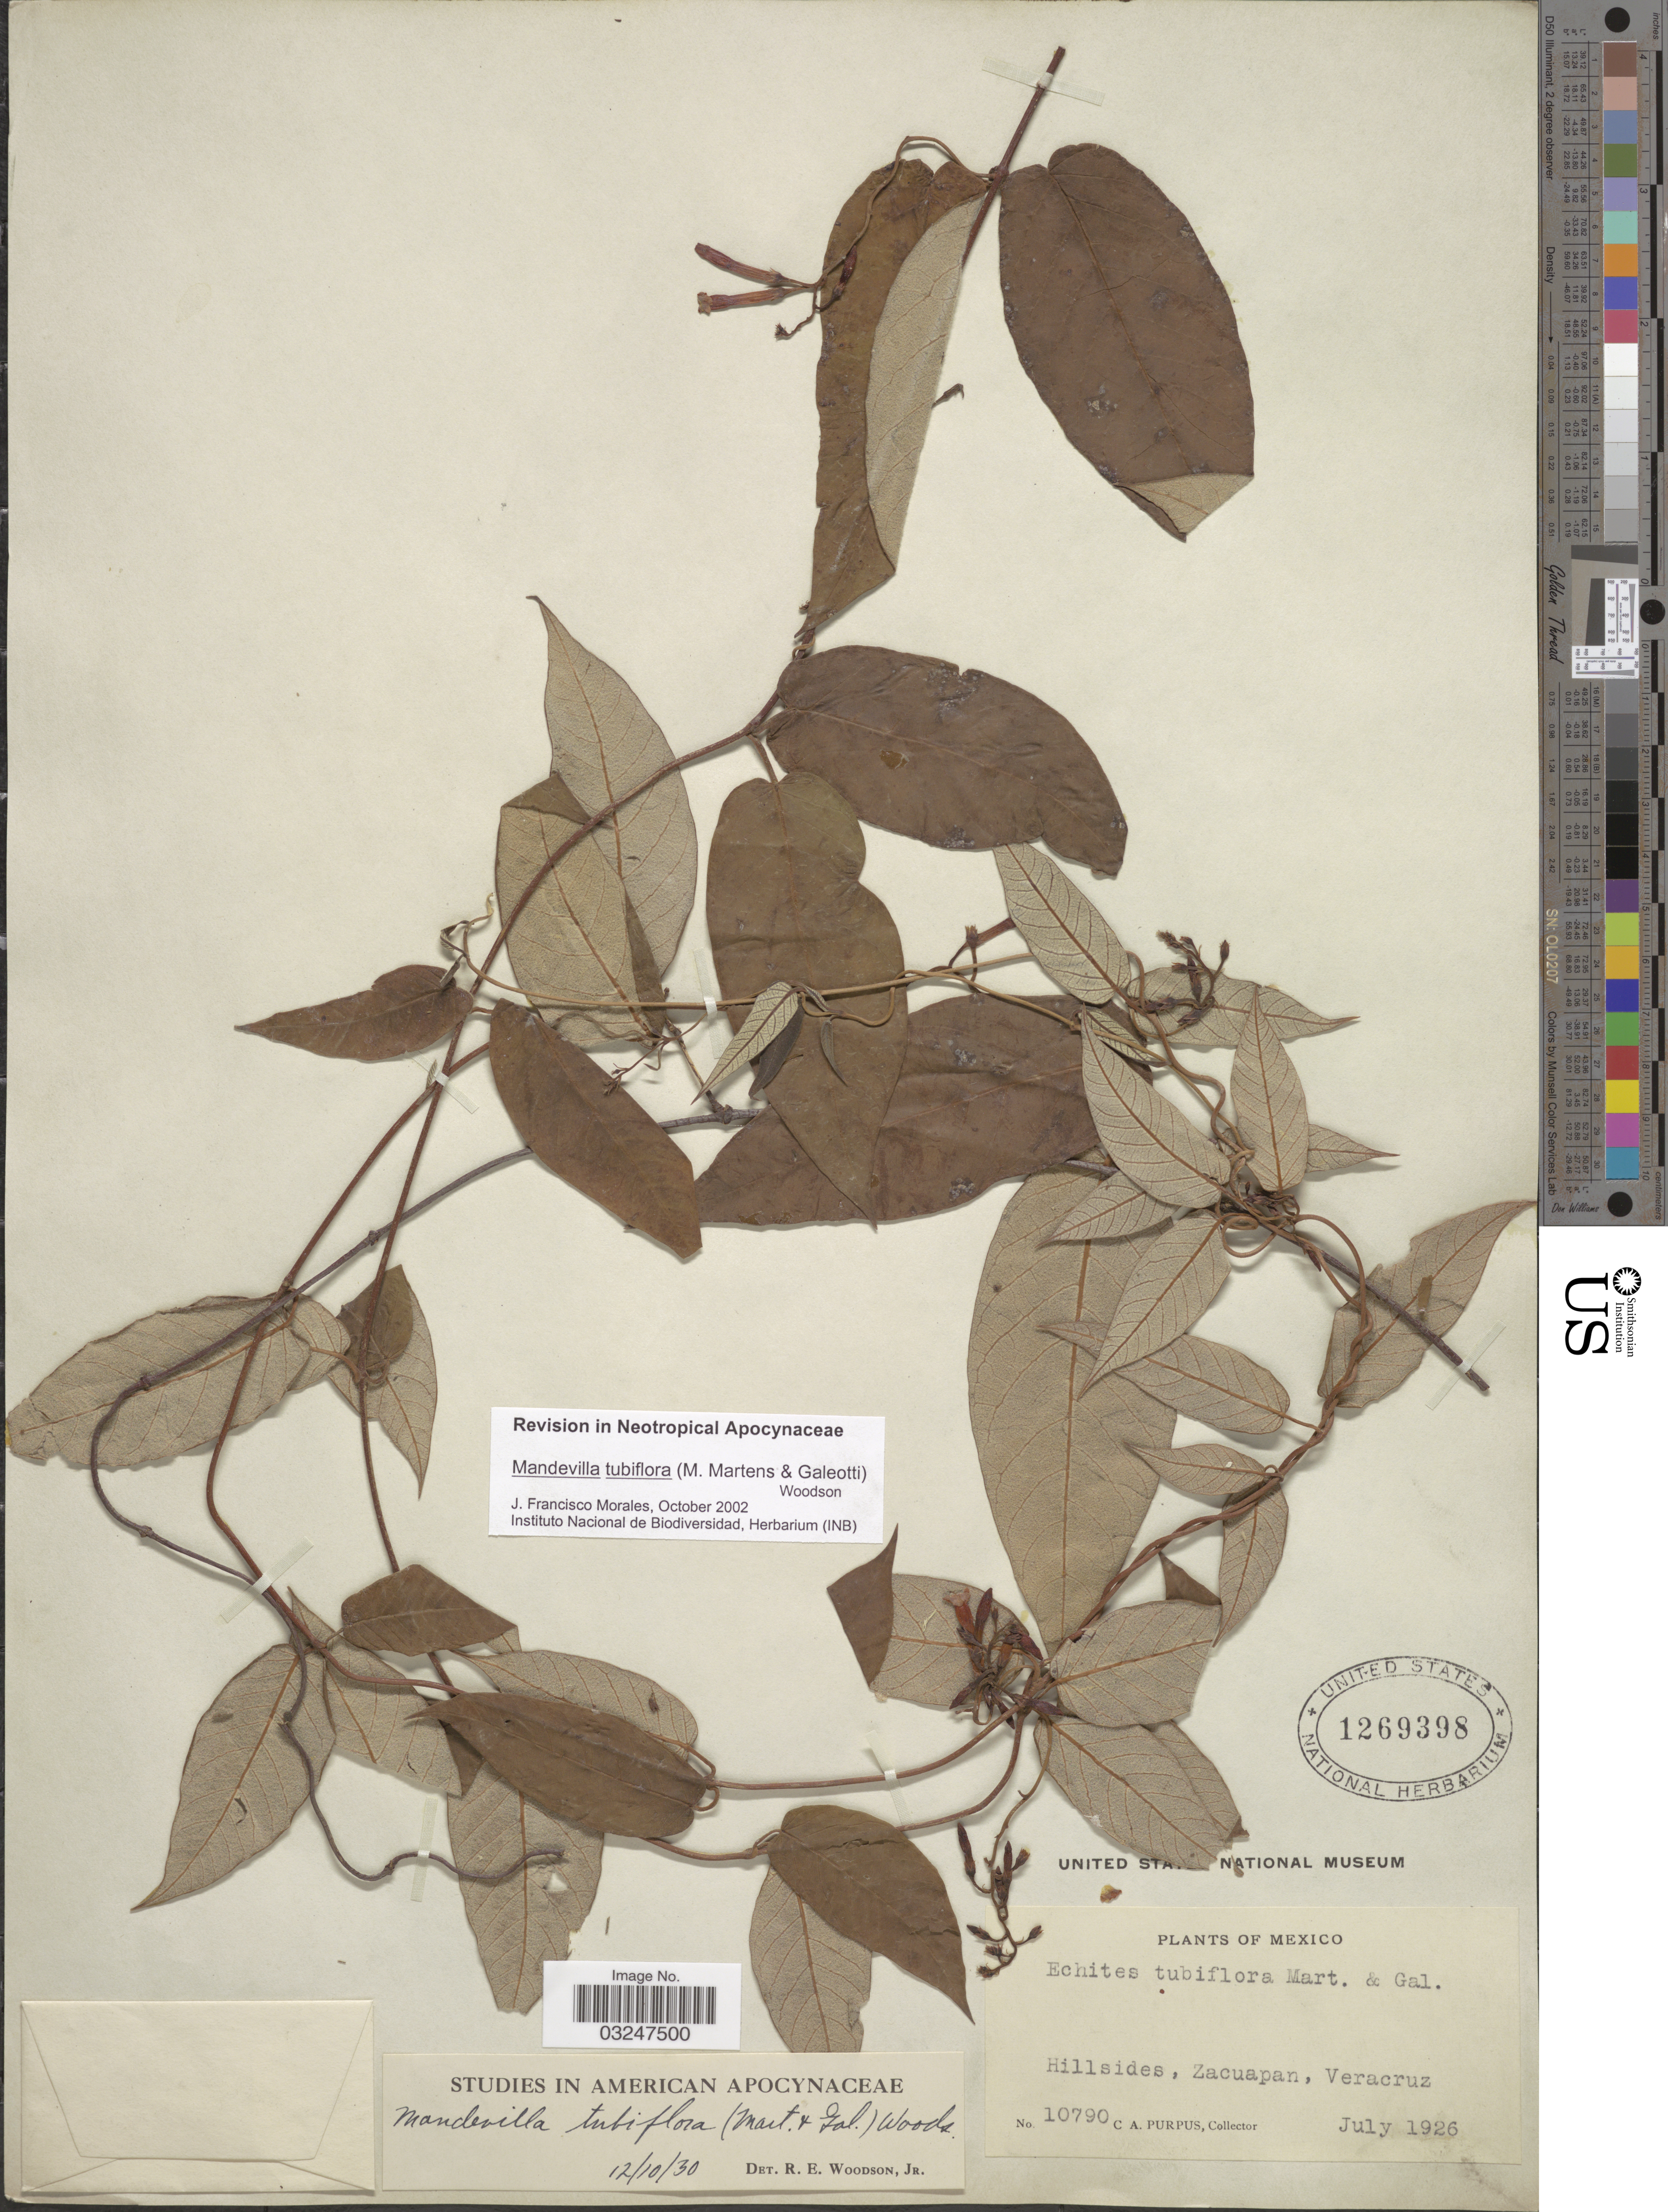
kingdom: Plantae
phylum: Tracheophyta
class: Magnoliopsida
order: Gentianales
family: Apocynaceae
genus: Mandevilla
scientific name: Mandevilla tubiflora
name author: (M. Martens & Galeotti) Woodson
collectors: C. A. Purpus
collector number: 10790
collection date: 1926-07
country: Mexico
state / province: Veracruz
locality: Hillsides, Zacuapan, Veracruz.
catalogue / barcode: US 1269398